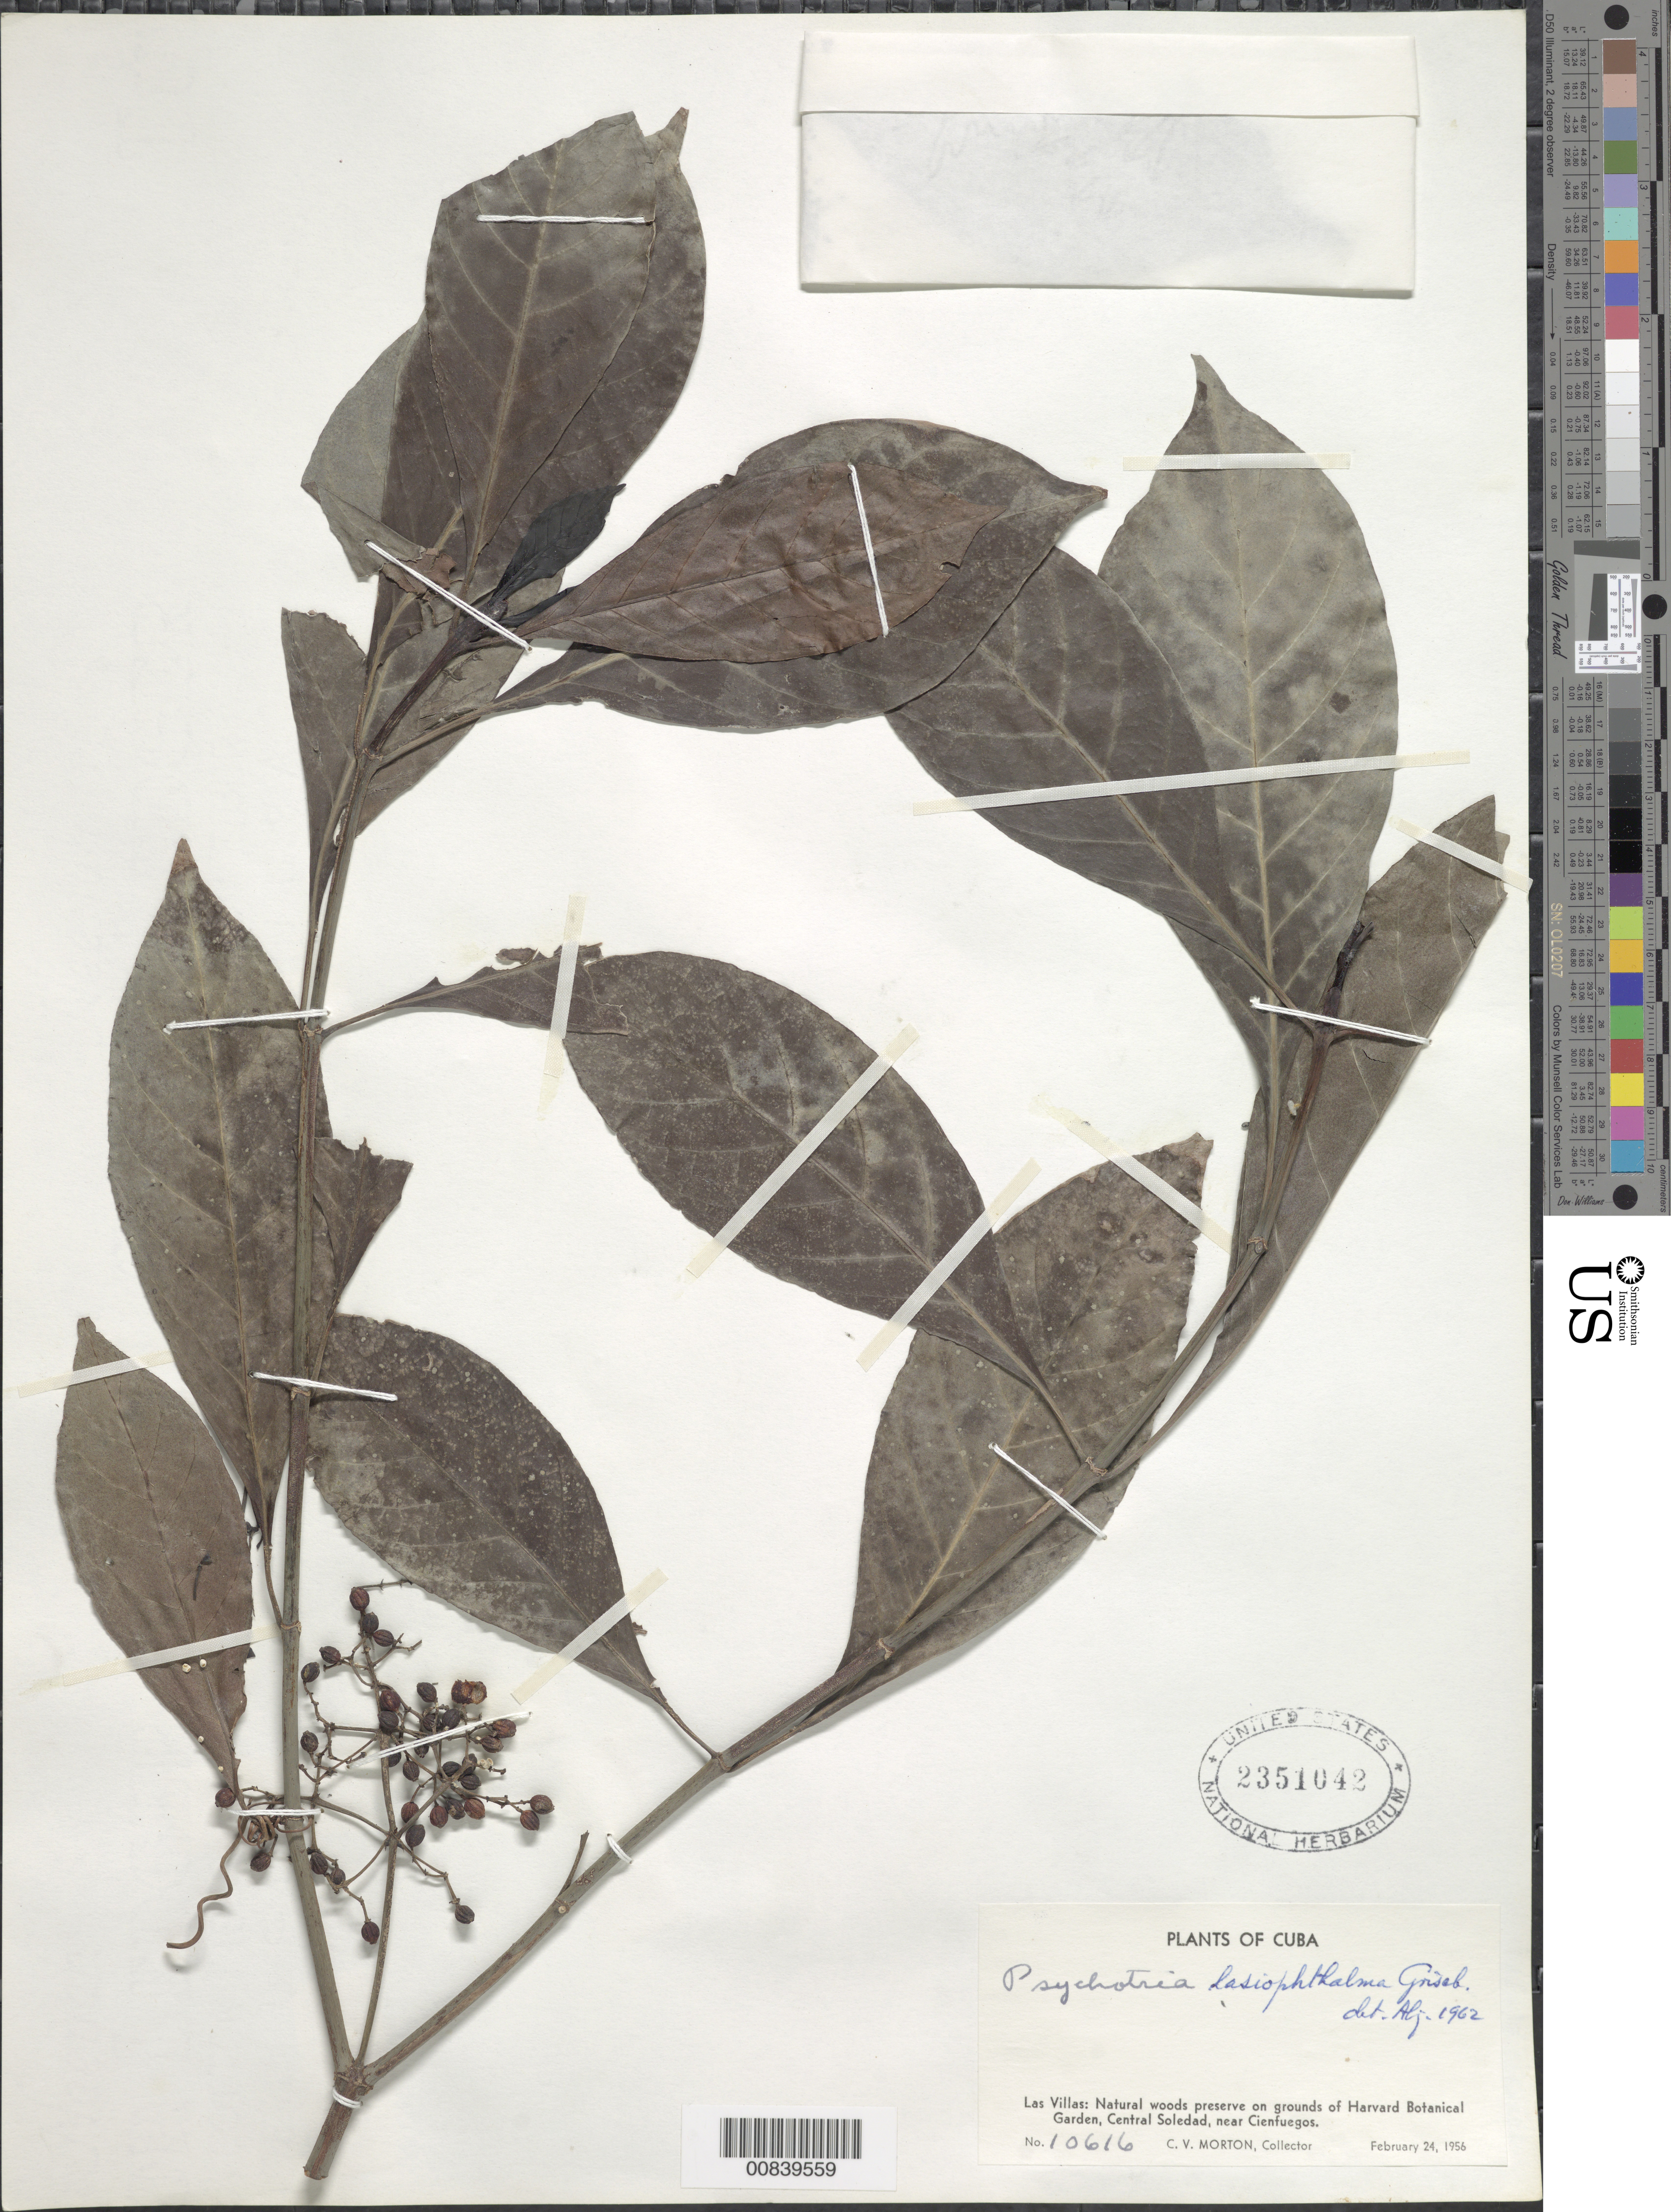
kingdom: Plantae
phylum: Tracheophyta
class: Magnoliopsida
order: Gentianales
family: Rubiaceae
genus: Psychotria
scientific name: Psychotria lasiophthalma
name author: Griseb.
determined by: Liogier, Alain H.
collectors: C. V. Morton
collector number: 10616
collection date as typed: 24 Feb 1956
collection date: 1956-02-24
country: Cuba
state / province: Las Villas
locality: Woods preserve on grounds of Harvard Botanical Garden, Central Soledad, near Cienfuegos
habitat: Natural woods preserve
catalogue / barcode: US 2351042